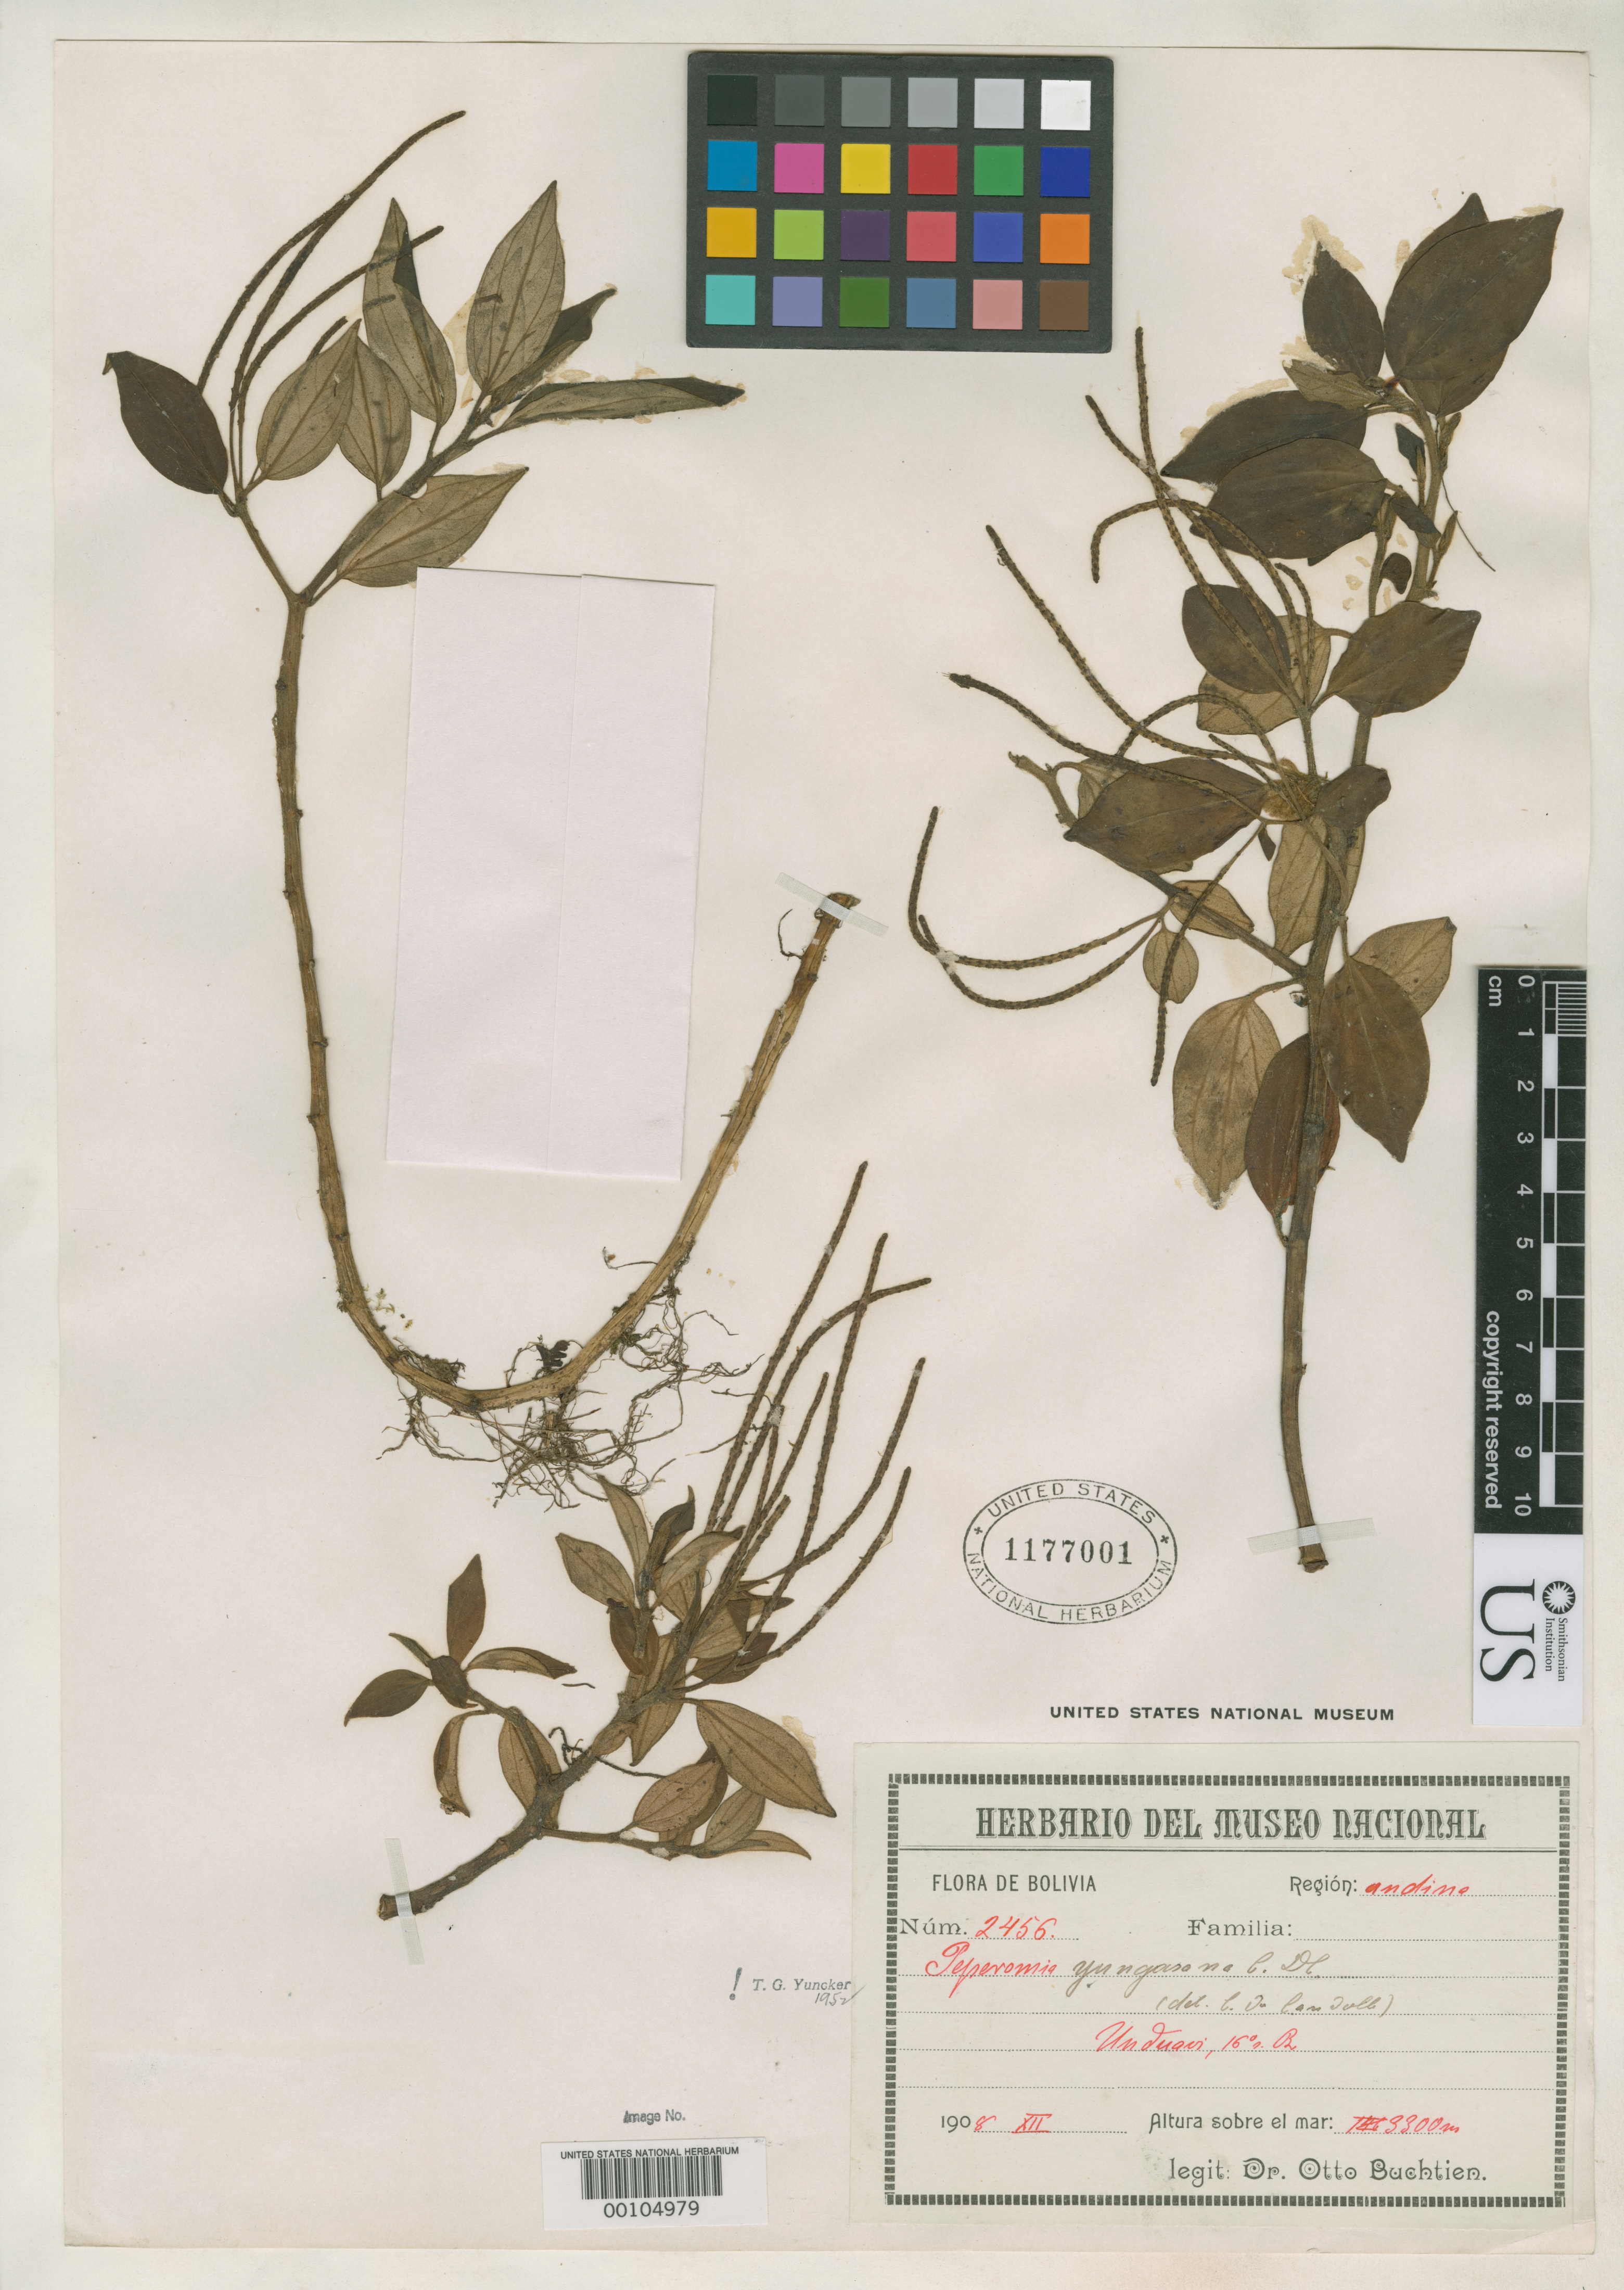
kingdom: Plantae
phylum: Tracheophyta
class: Magnoliopsida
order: Piperales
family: Piperaceae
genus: Peperomia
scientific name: Peperomia yungasana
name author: C. DC.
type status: Isosyntype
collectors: O. Buchtien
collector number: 2456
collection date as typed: Dec 1908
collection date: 1908-12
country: Bolivia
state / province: La Paz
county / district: Nor Yungas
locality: Unduavi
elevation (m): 3300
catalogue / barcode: US 1177001